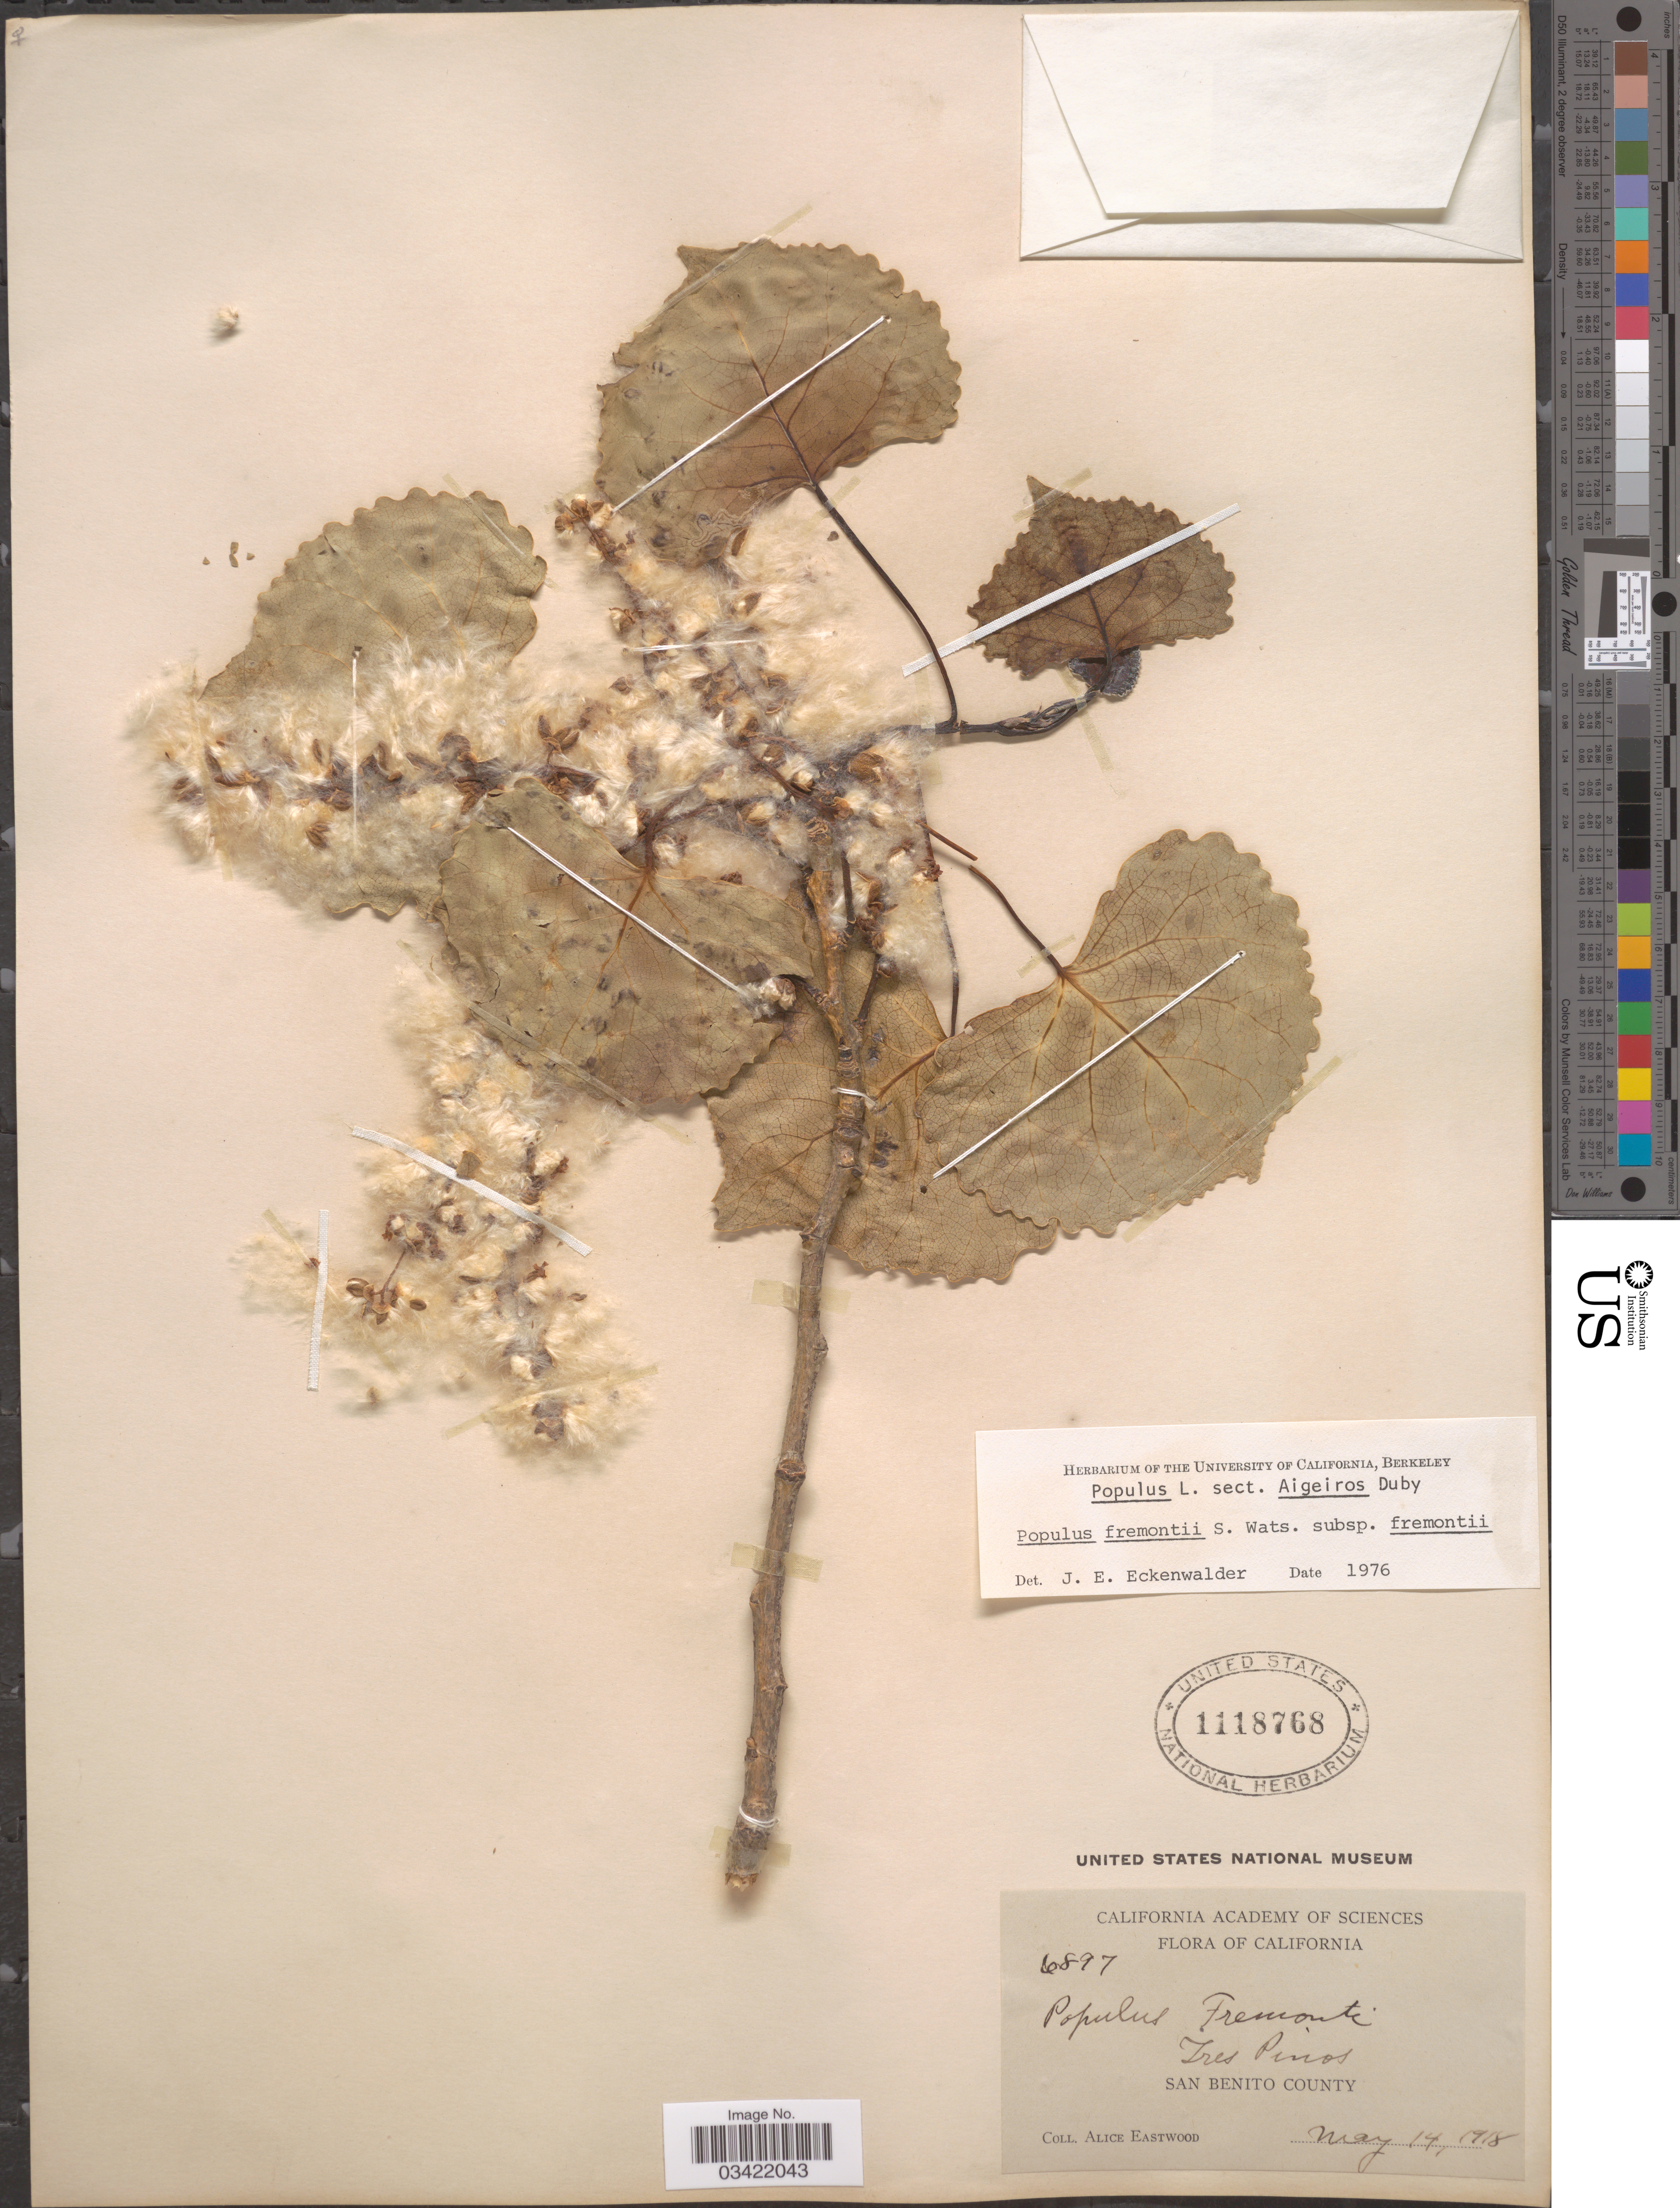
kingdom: Plantae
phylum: Tracheophyta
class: Magnoliopsida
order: Malpighiales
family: Salicaceae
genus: Populus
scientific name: Populus fremontii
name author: S. Watson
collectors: A. Eastwood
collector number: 6897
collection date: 1918-05-14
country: United States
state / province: California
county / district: San Benito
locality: Tres Pinos. San Benito County.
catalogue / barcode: US 1118768